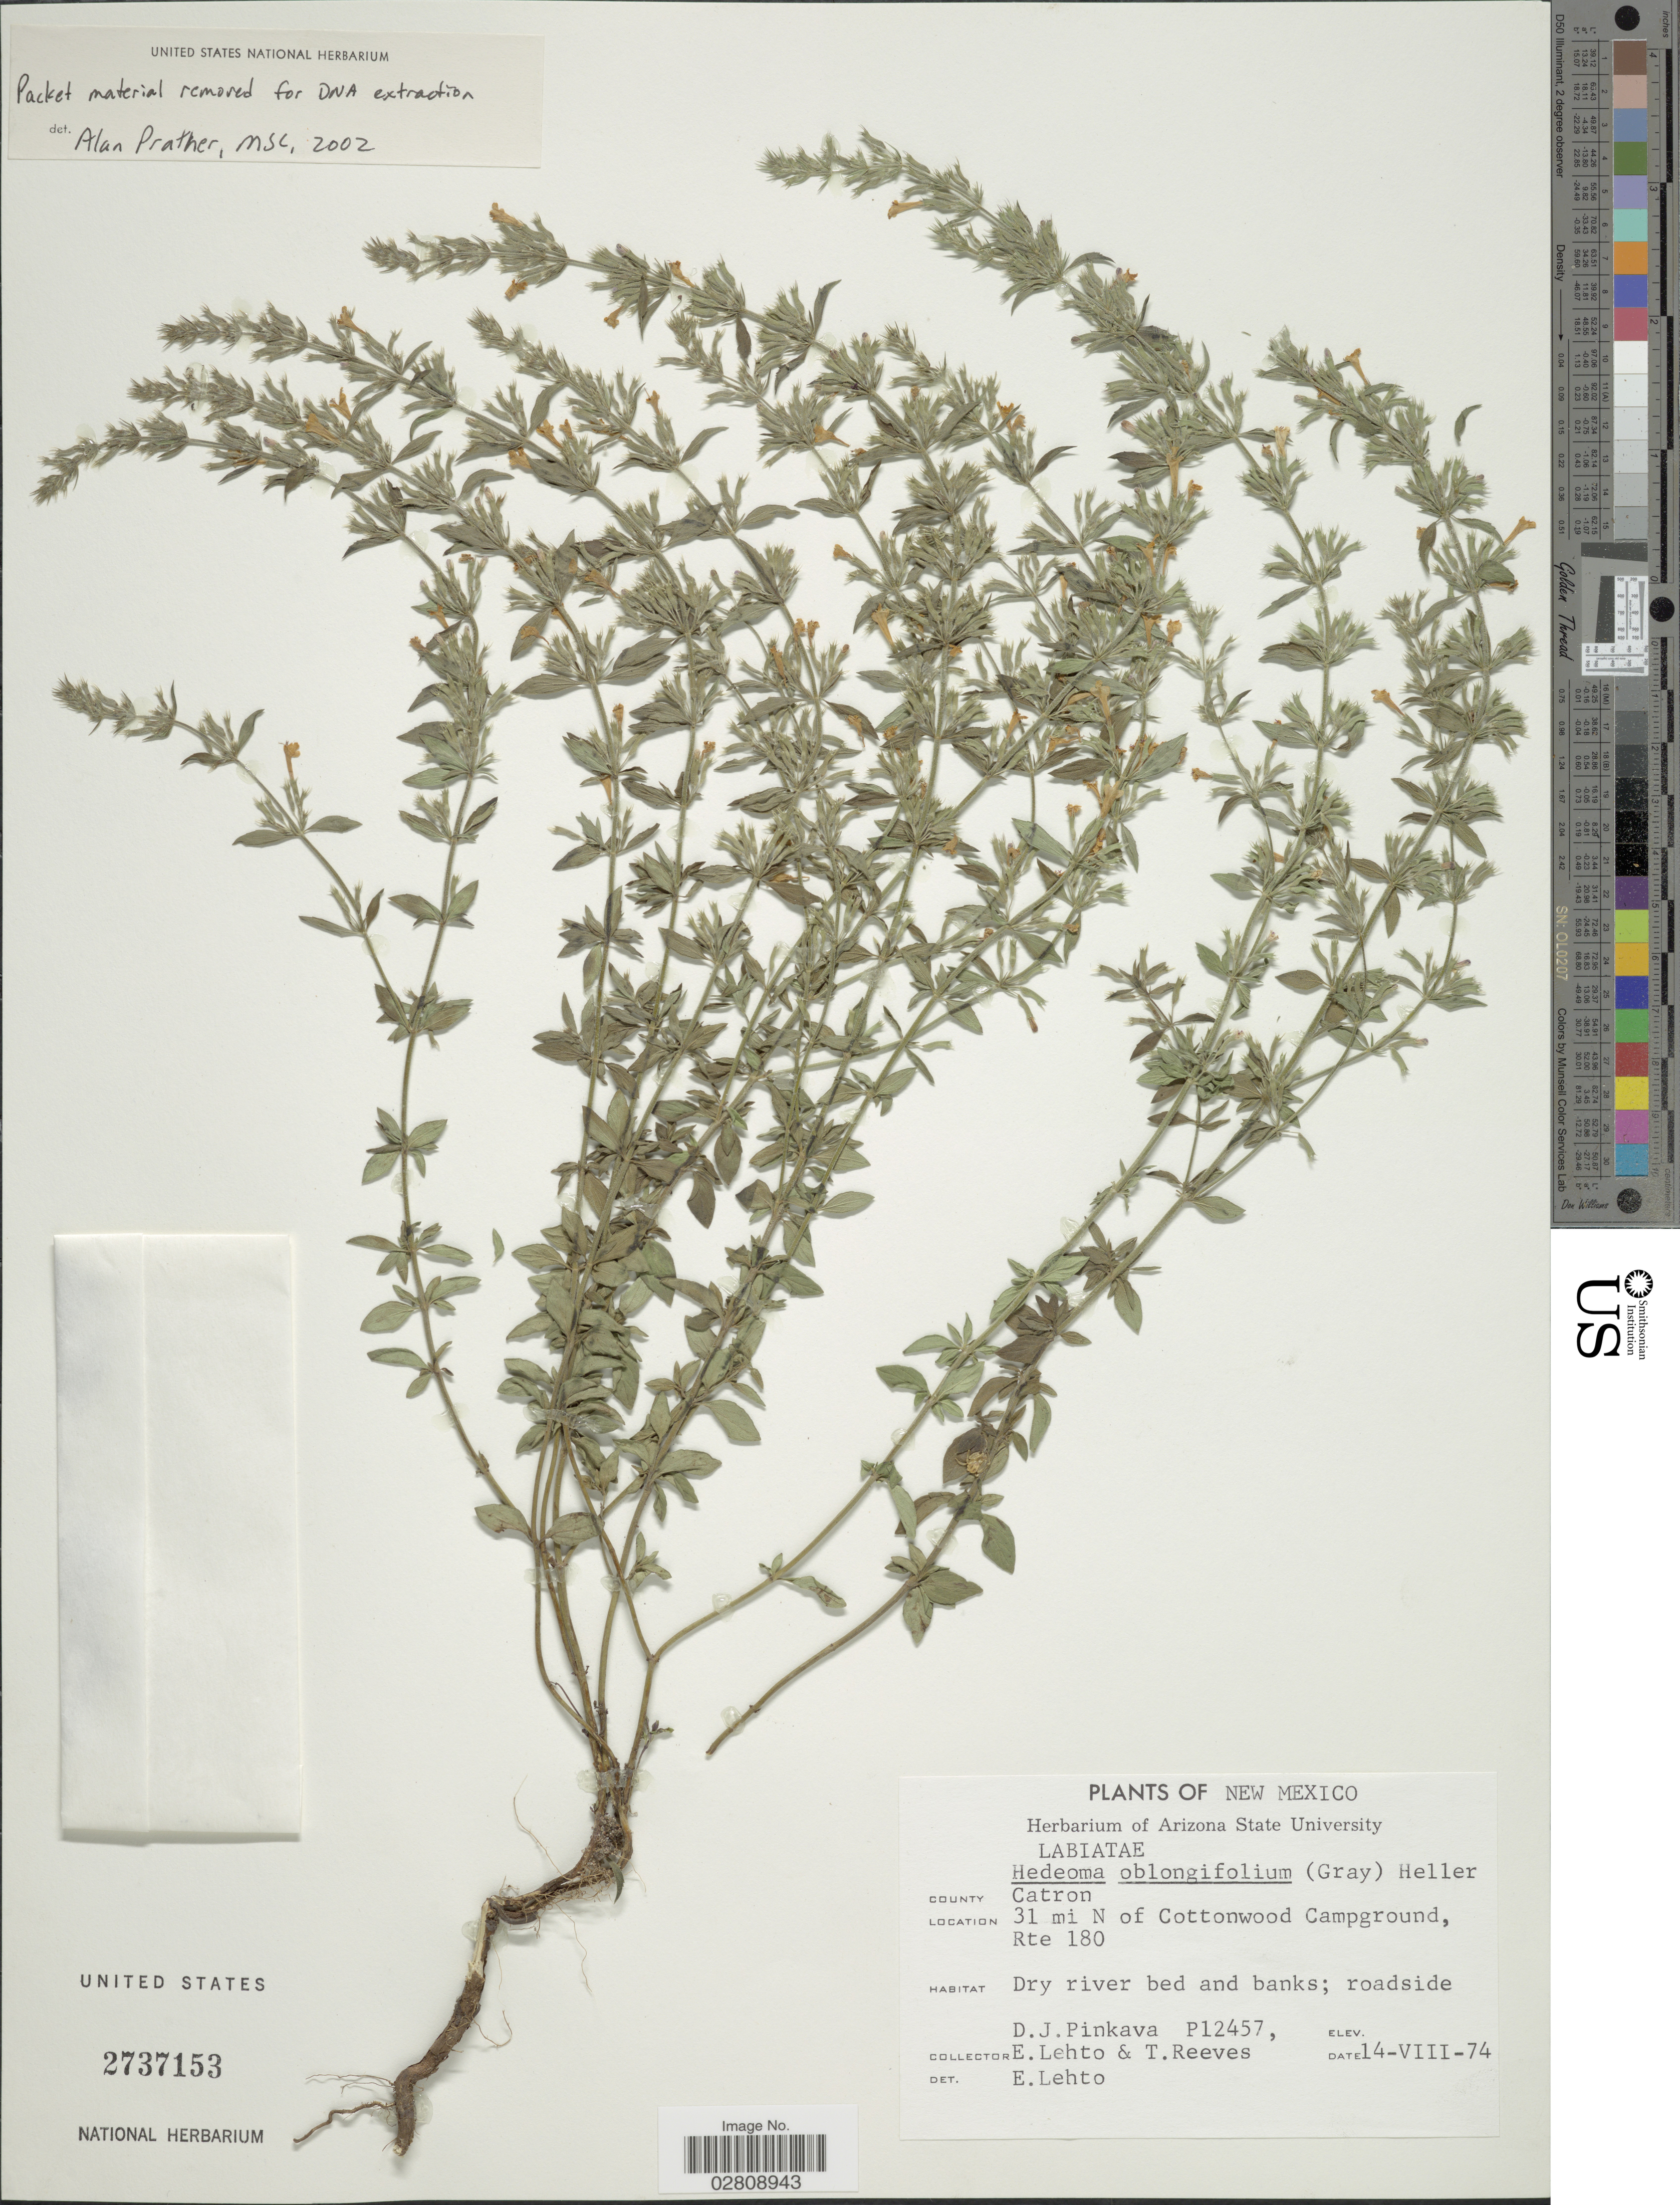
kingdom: Plantae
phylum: Tracheophyta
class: Magnoliopsida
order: Lamiales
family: Lamiaceae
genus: Hedeoma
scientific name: Hedeoma oblongifolia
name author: (A. Gray) A. Heller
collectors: D. J. Pinkava, E. Lehto & T. Reeves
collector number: P12457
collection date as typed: Transcribed d/m/y: 14/8/74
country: United States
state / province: New Mexico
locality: County Catron. 32 mi N of Cottonwood Campground, Rte 180.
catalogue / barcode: US 2737153